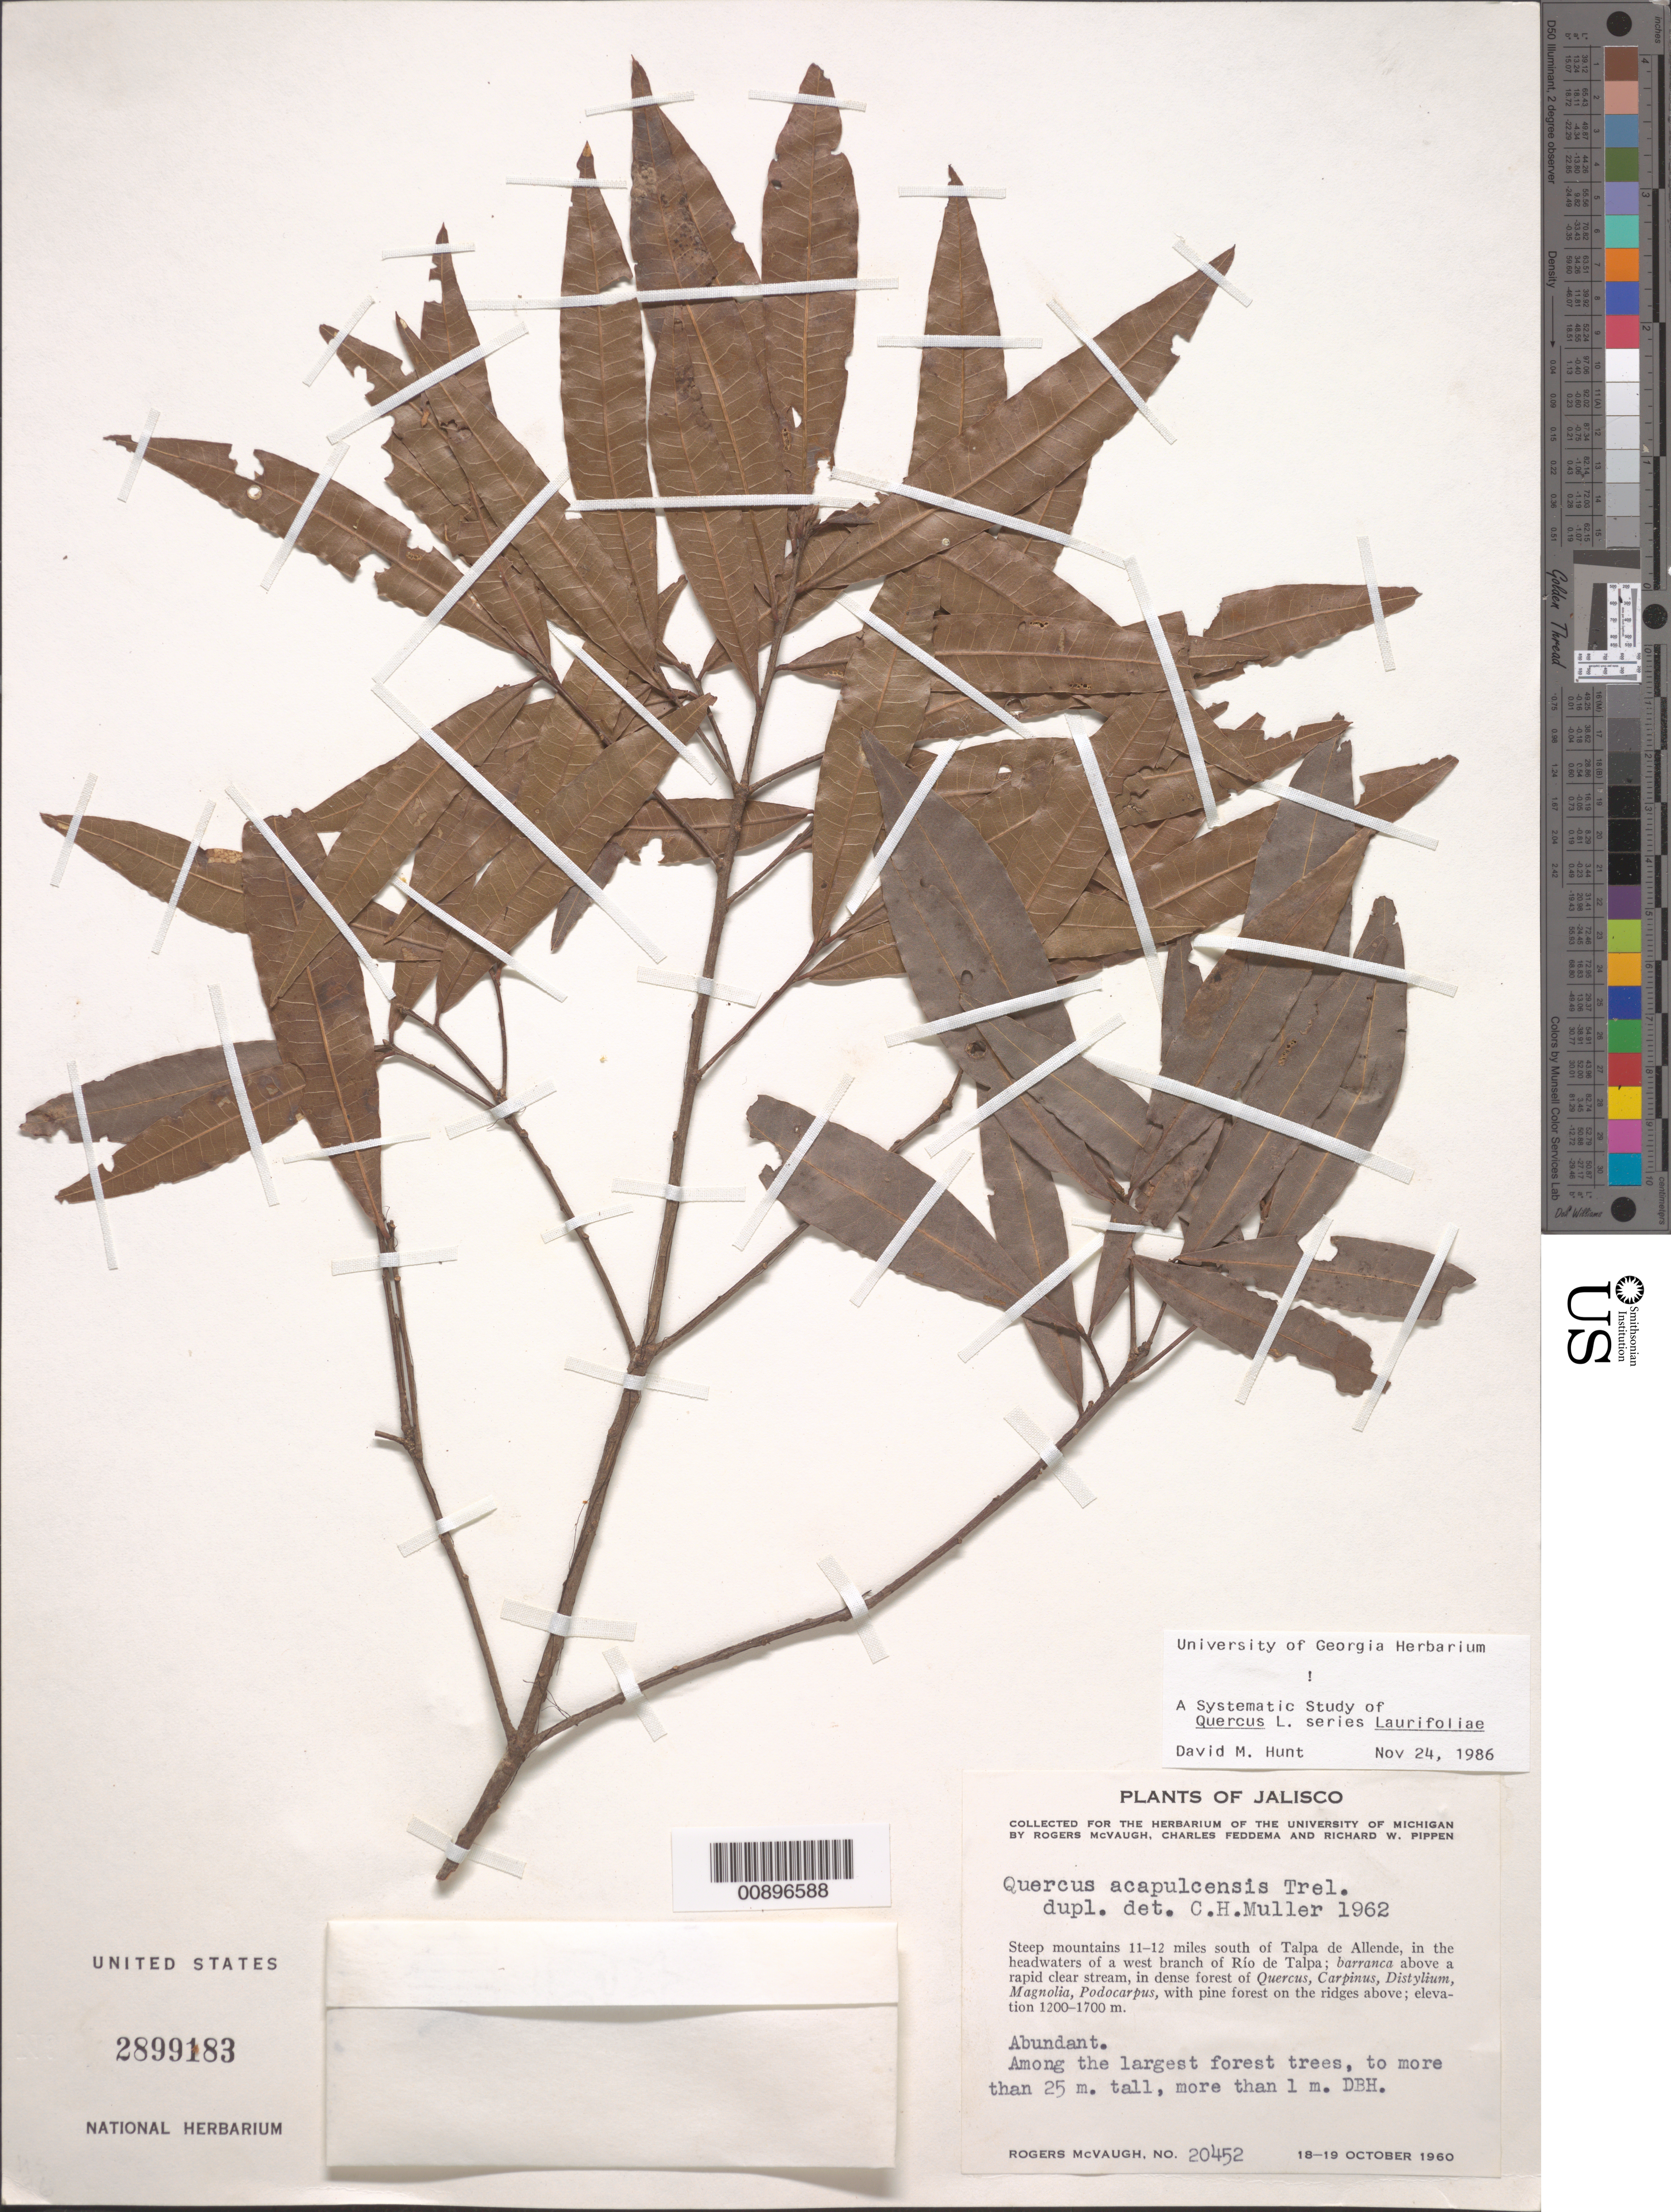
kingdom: Plantae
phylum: Tracheophyta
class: Magnoliopsida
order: Fagales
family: Fagaceae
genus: Quercus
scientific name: Quercus acapulcensis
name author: Trel.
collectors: R. McVaugh, C. Feddema & R. W. Pippen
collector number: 20452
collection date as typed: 18 Oct 1960 to 19 Oct 1960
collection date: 1960-10-18/1960-10-19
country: Mexico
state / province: Jalisco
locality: Steep mountains 11-12 miles south of Talpa de Allende, in the headwaters of a west branch of Río de Talpa.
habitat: Barranca above a rapid clear stream, in dense forest of Quercus, Carpinus, Distylium, Magnolia, Podocarpus, with pine forest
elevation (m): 1700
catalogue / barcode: US 2899183